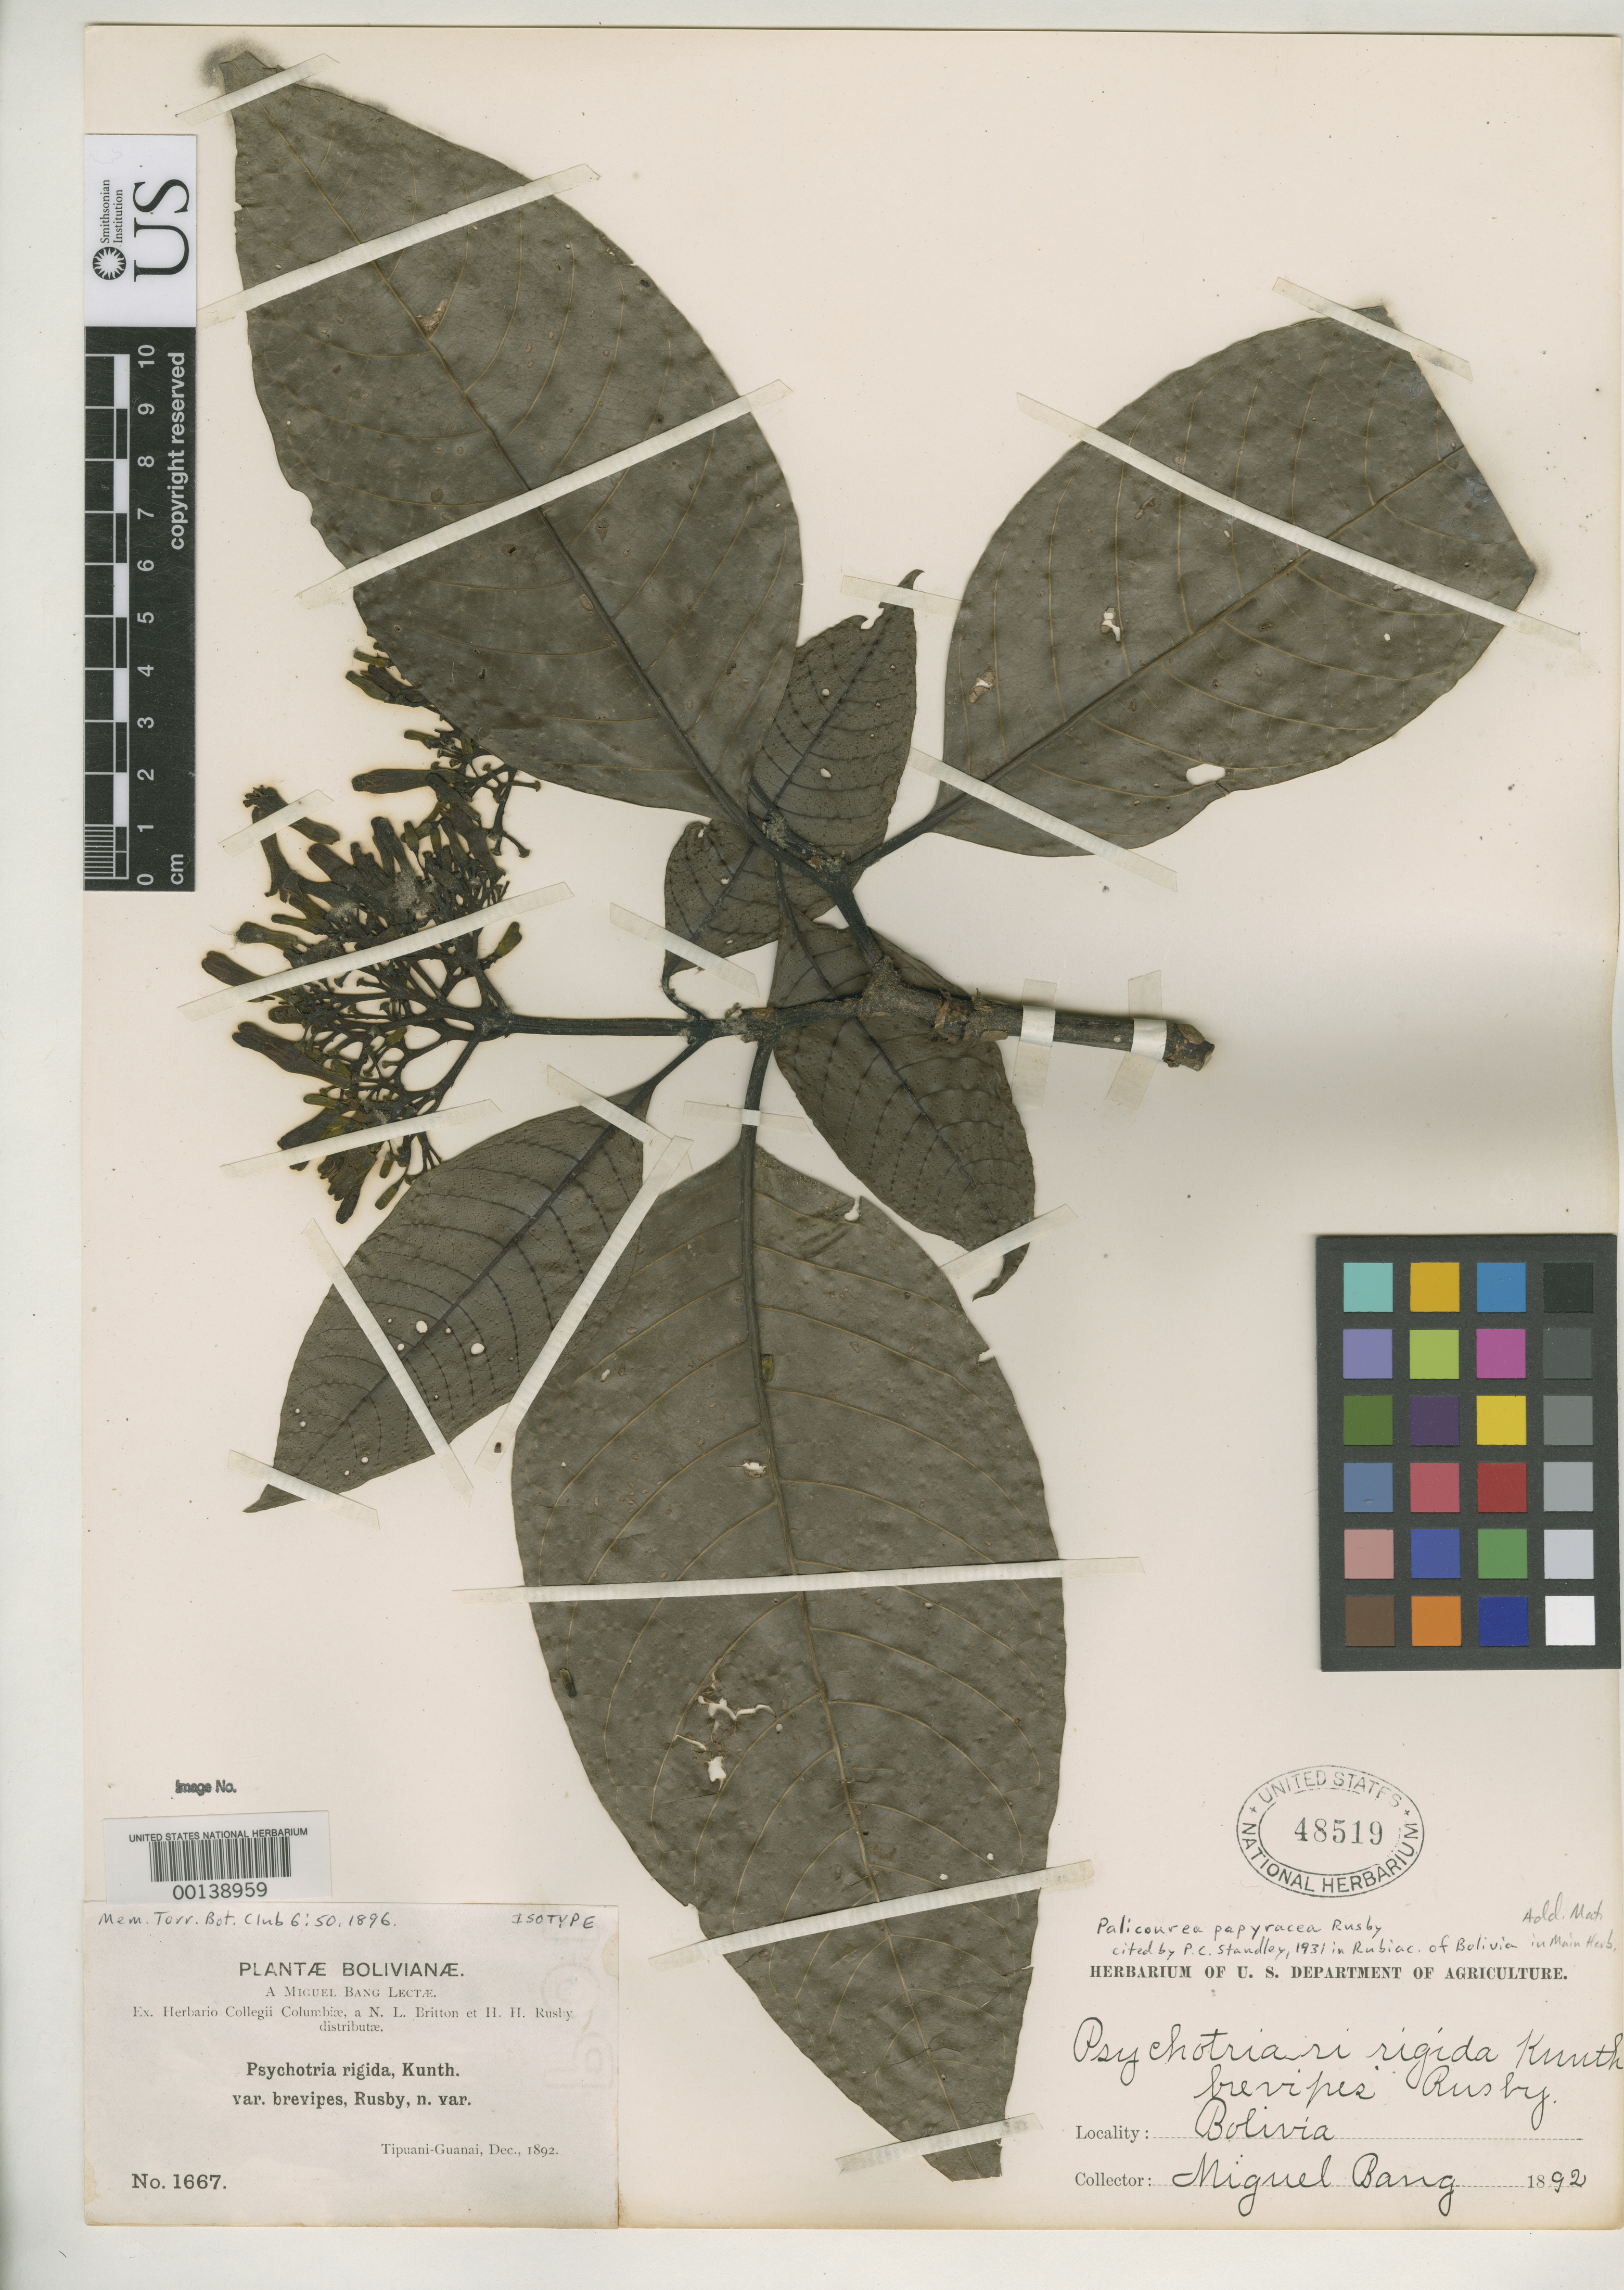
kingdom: Plantae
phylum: Tracheophyta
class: Magnoliopsida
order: Gentianales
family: Rubiaceae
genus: Psychotria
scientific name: Psychotria rigida var. brevipes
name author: Rusby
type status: Isotype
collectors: M. Bang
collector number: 1667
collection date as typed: Dec 1892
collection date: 1892-12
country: Bolivia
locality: Between Tipuani and Guanai.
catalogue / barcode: US 48519